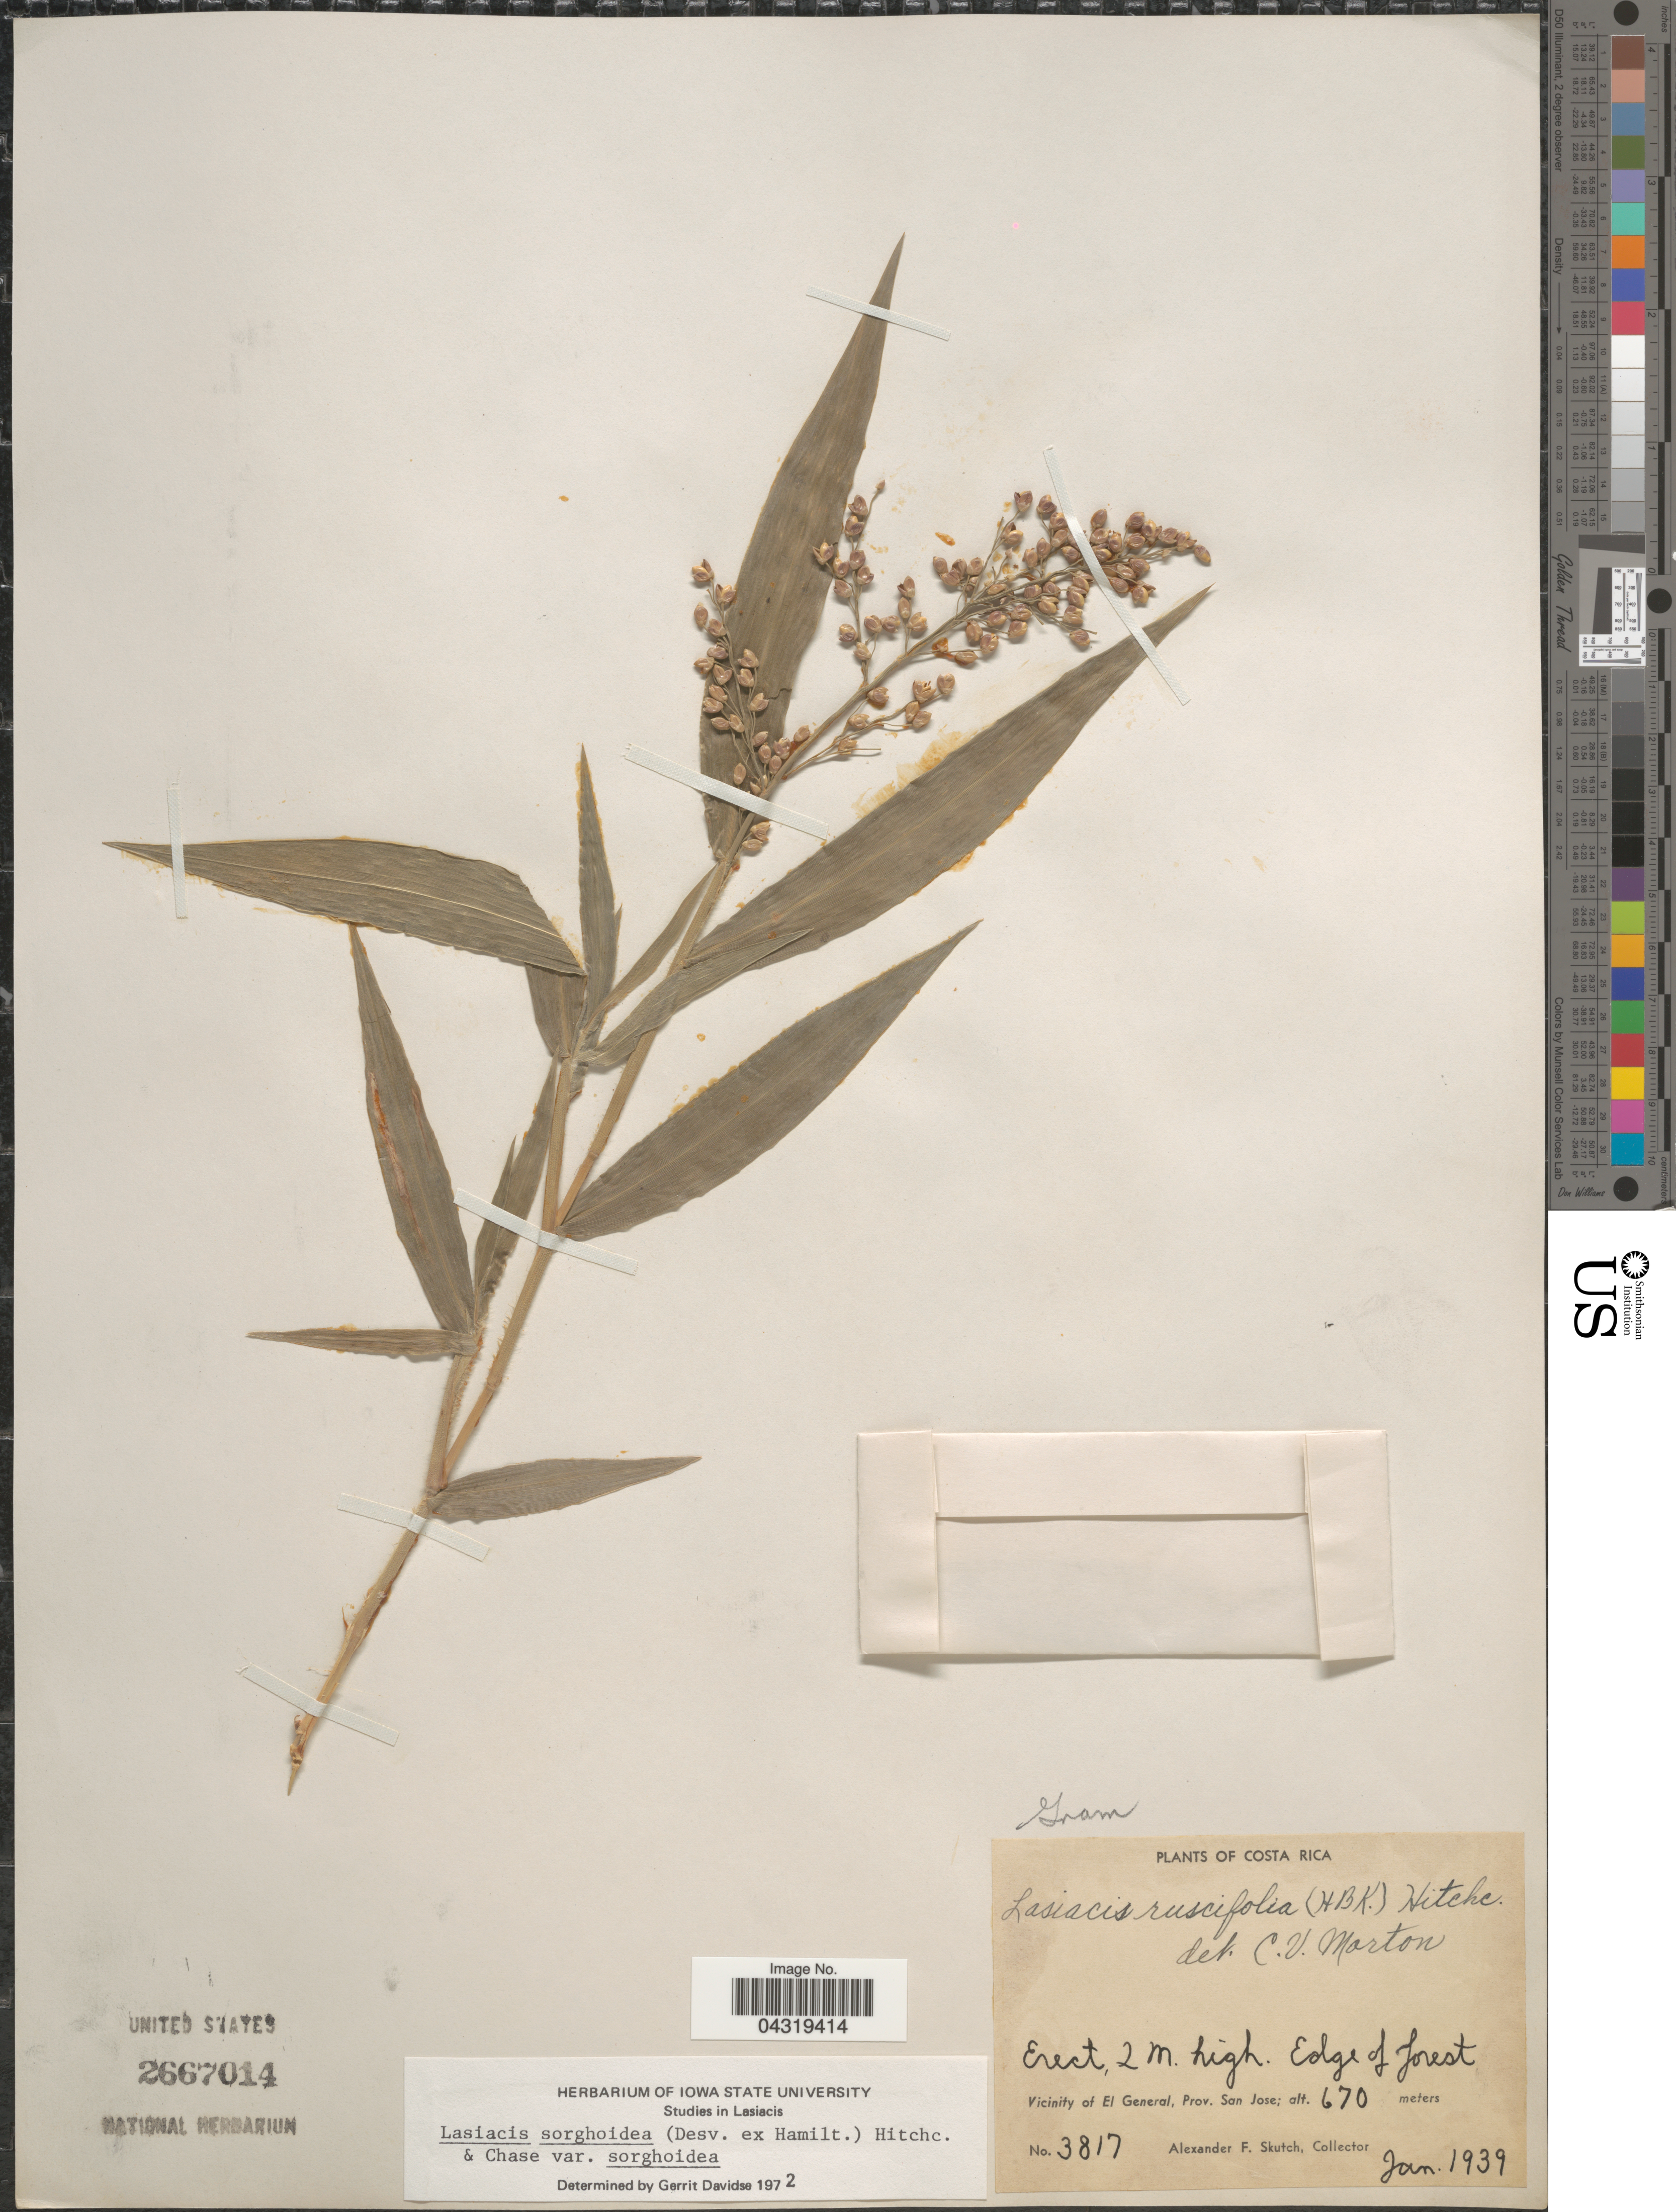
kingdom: Plantae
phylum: Tracheophyta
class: Liliopsida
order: Poales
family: Poaceae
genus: Lasiacis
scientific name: Lasiacis sorghoidea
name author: (Desv. ex Ham.) Hitchc. & Chase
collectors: A. F. Skutch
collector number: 3817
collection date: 1939-01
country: Costa Rica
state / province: San José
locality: Edge of forest. Vicinity of El General, Prov. San Jose.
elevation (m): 670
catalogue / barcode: US 2667014